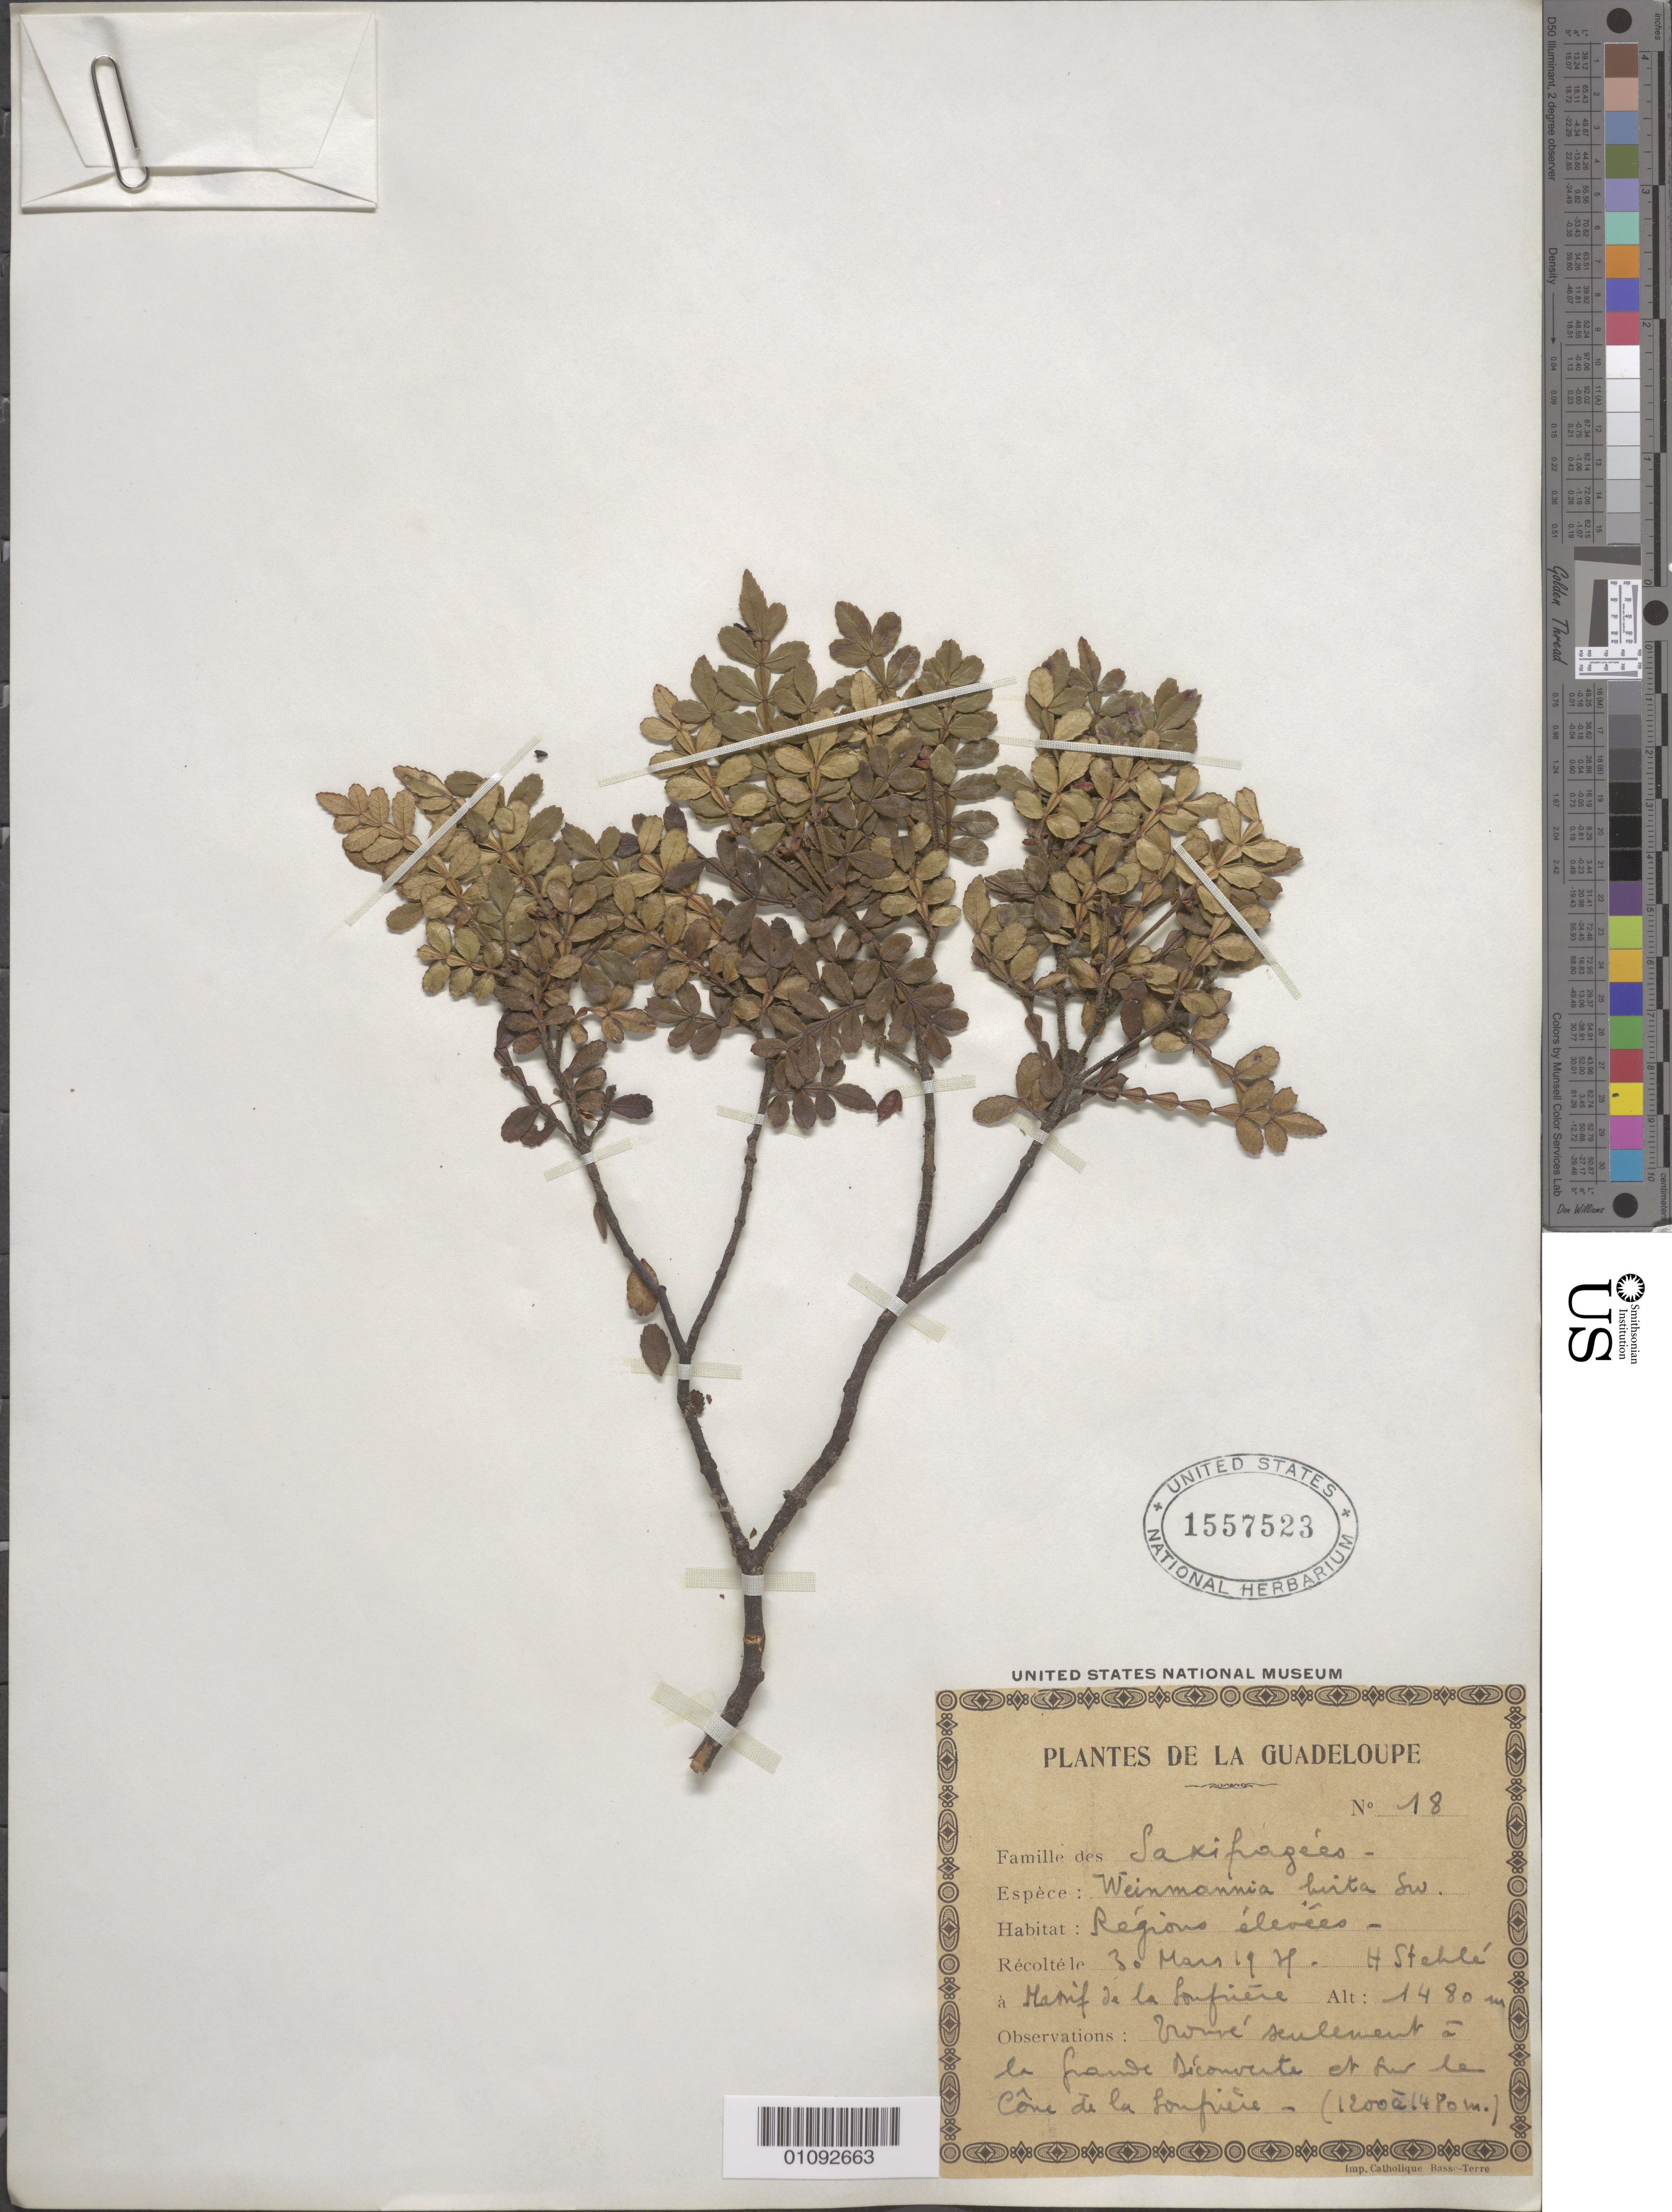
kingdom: Plantae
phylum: Tracheophyta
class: Magnoliopsida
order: Oxalidales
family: Cunoniaceae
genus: Weinmannia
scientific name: Weinmannia pinnata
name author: L.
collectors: H. Stehlé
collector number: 18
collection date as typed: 30 Mar 1938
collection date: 1938-03-30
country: Guadeloupe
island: Basse Terre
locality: Marif de la Soufriere(?).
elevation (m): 1480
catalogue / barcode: US 1557523